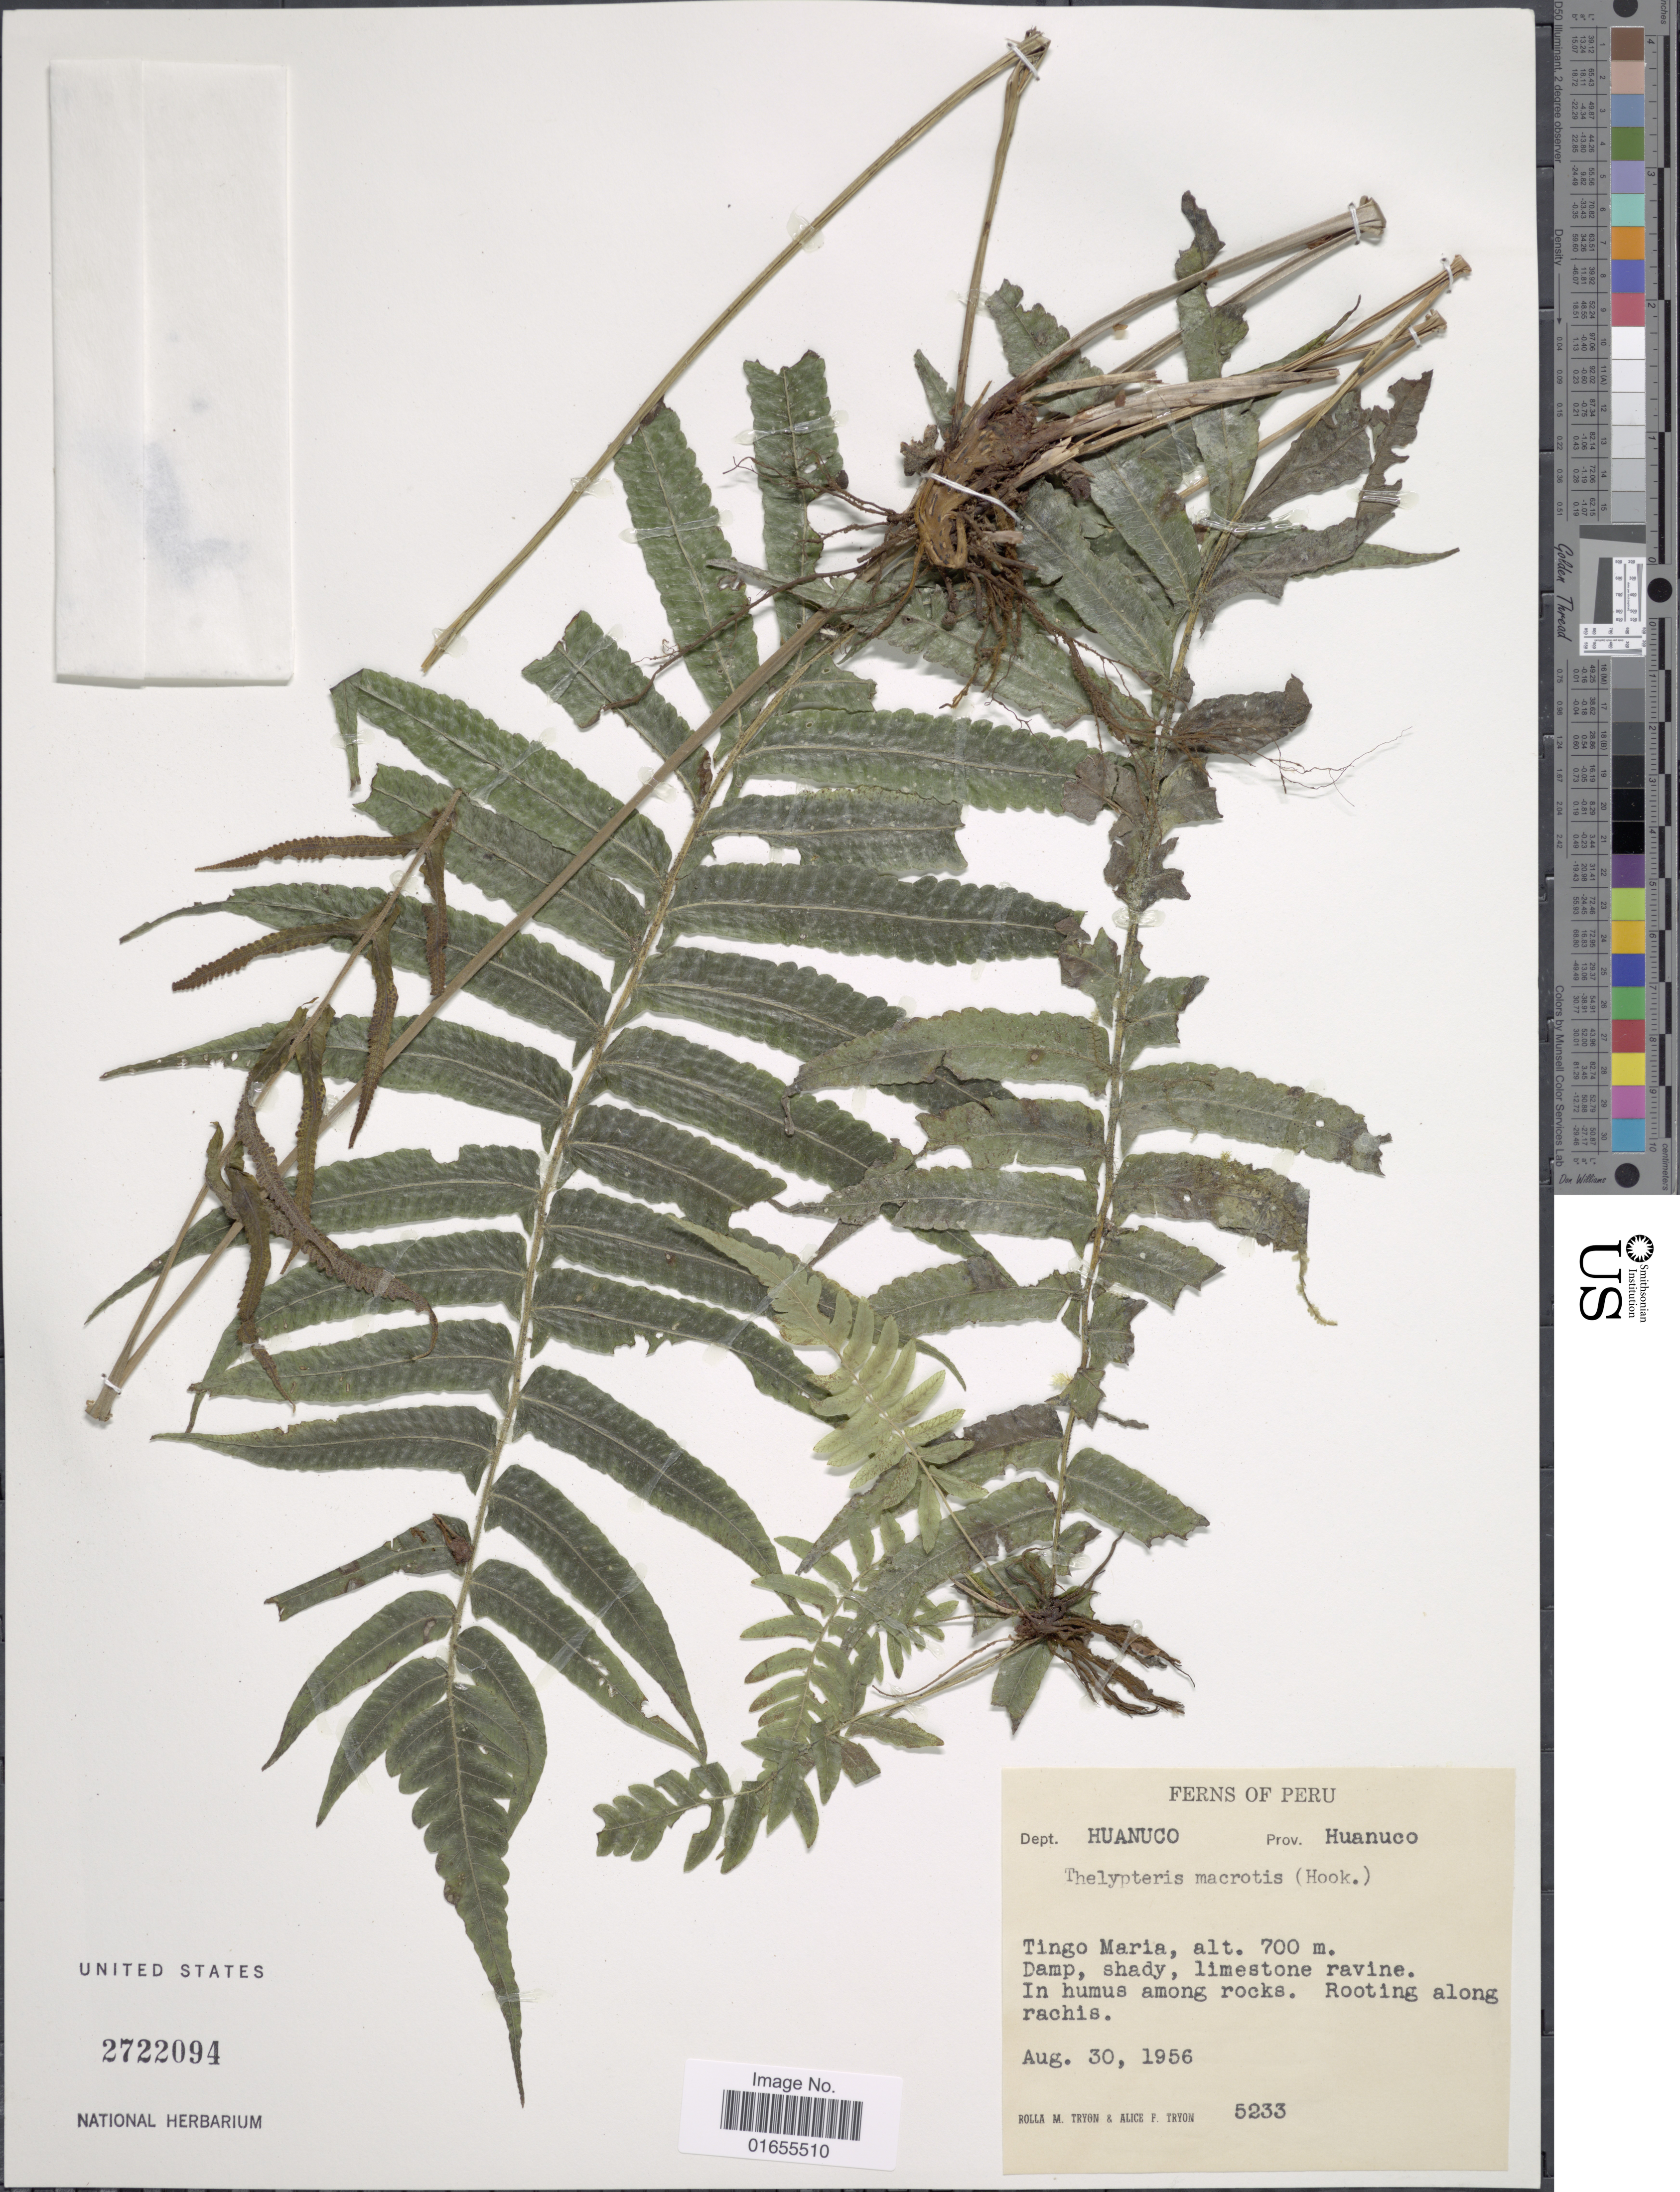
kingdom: Plantae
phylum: Tracheophyta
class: Polypodiopsida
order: Polypodiales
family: Thelypteridaceae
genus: Goniopteris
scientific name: Goniopteris macrotis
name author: (Hook. f.) Pic. Serm.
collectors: R. M. Tryon & A. F. Tryon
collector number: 5233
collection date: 1956-08-30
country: Peru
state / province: Huánuco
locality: Tingo Maria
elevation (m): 700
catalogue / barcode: US 2722094